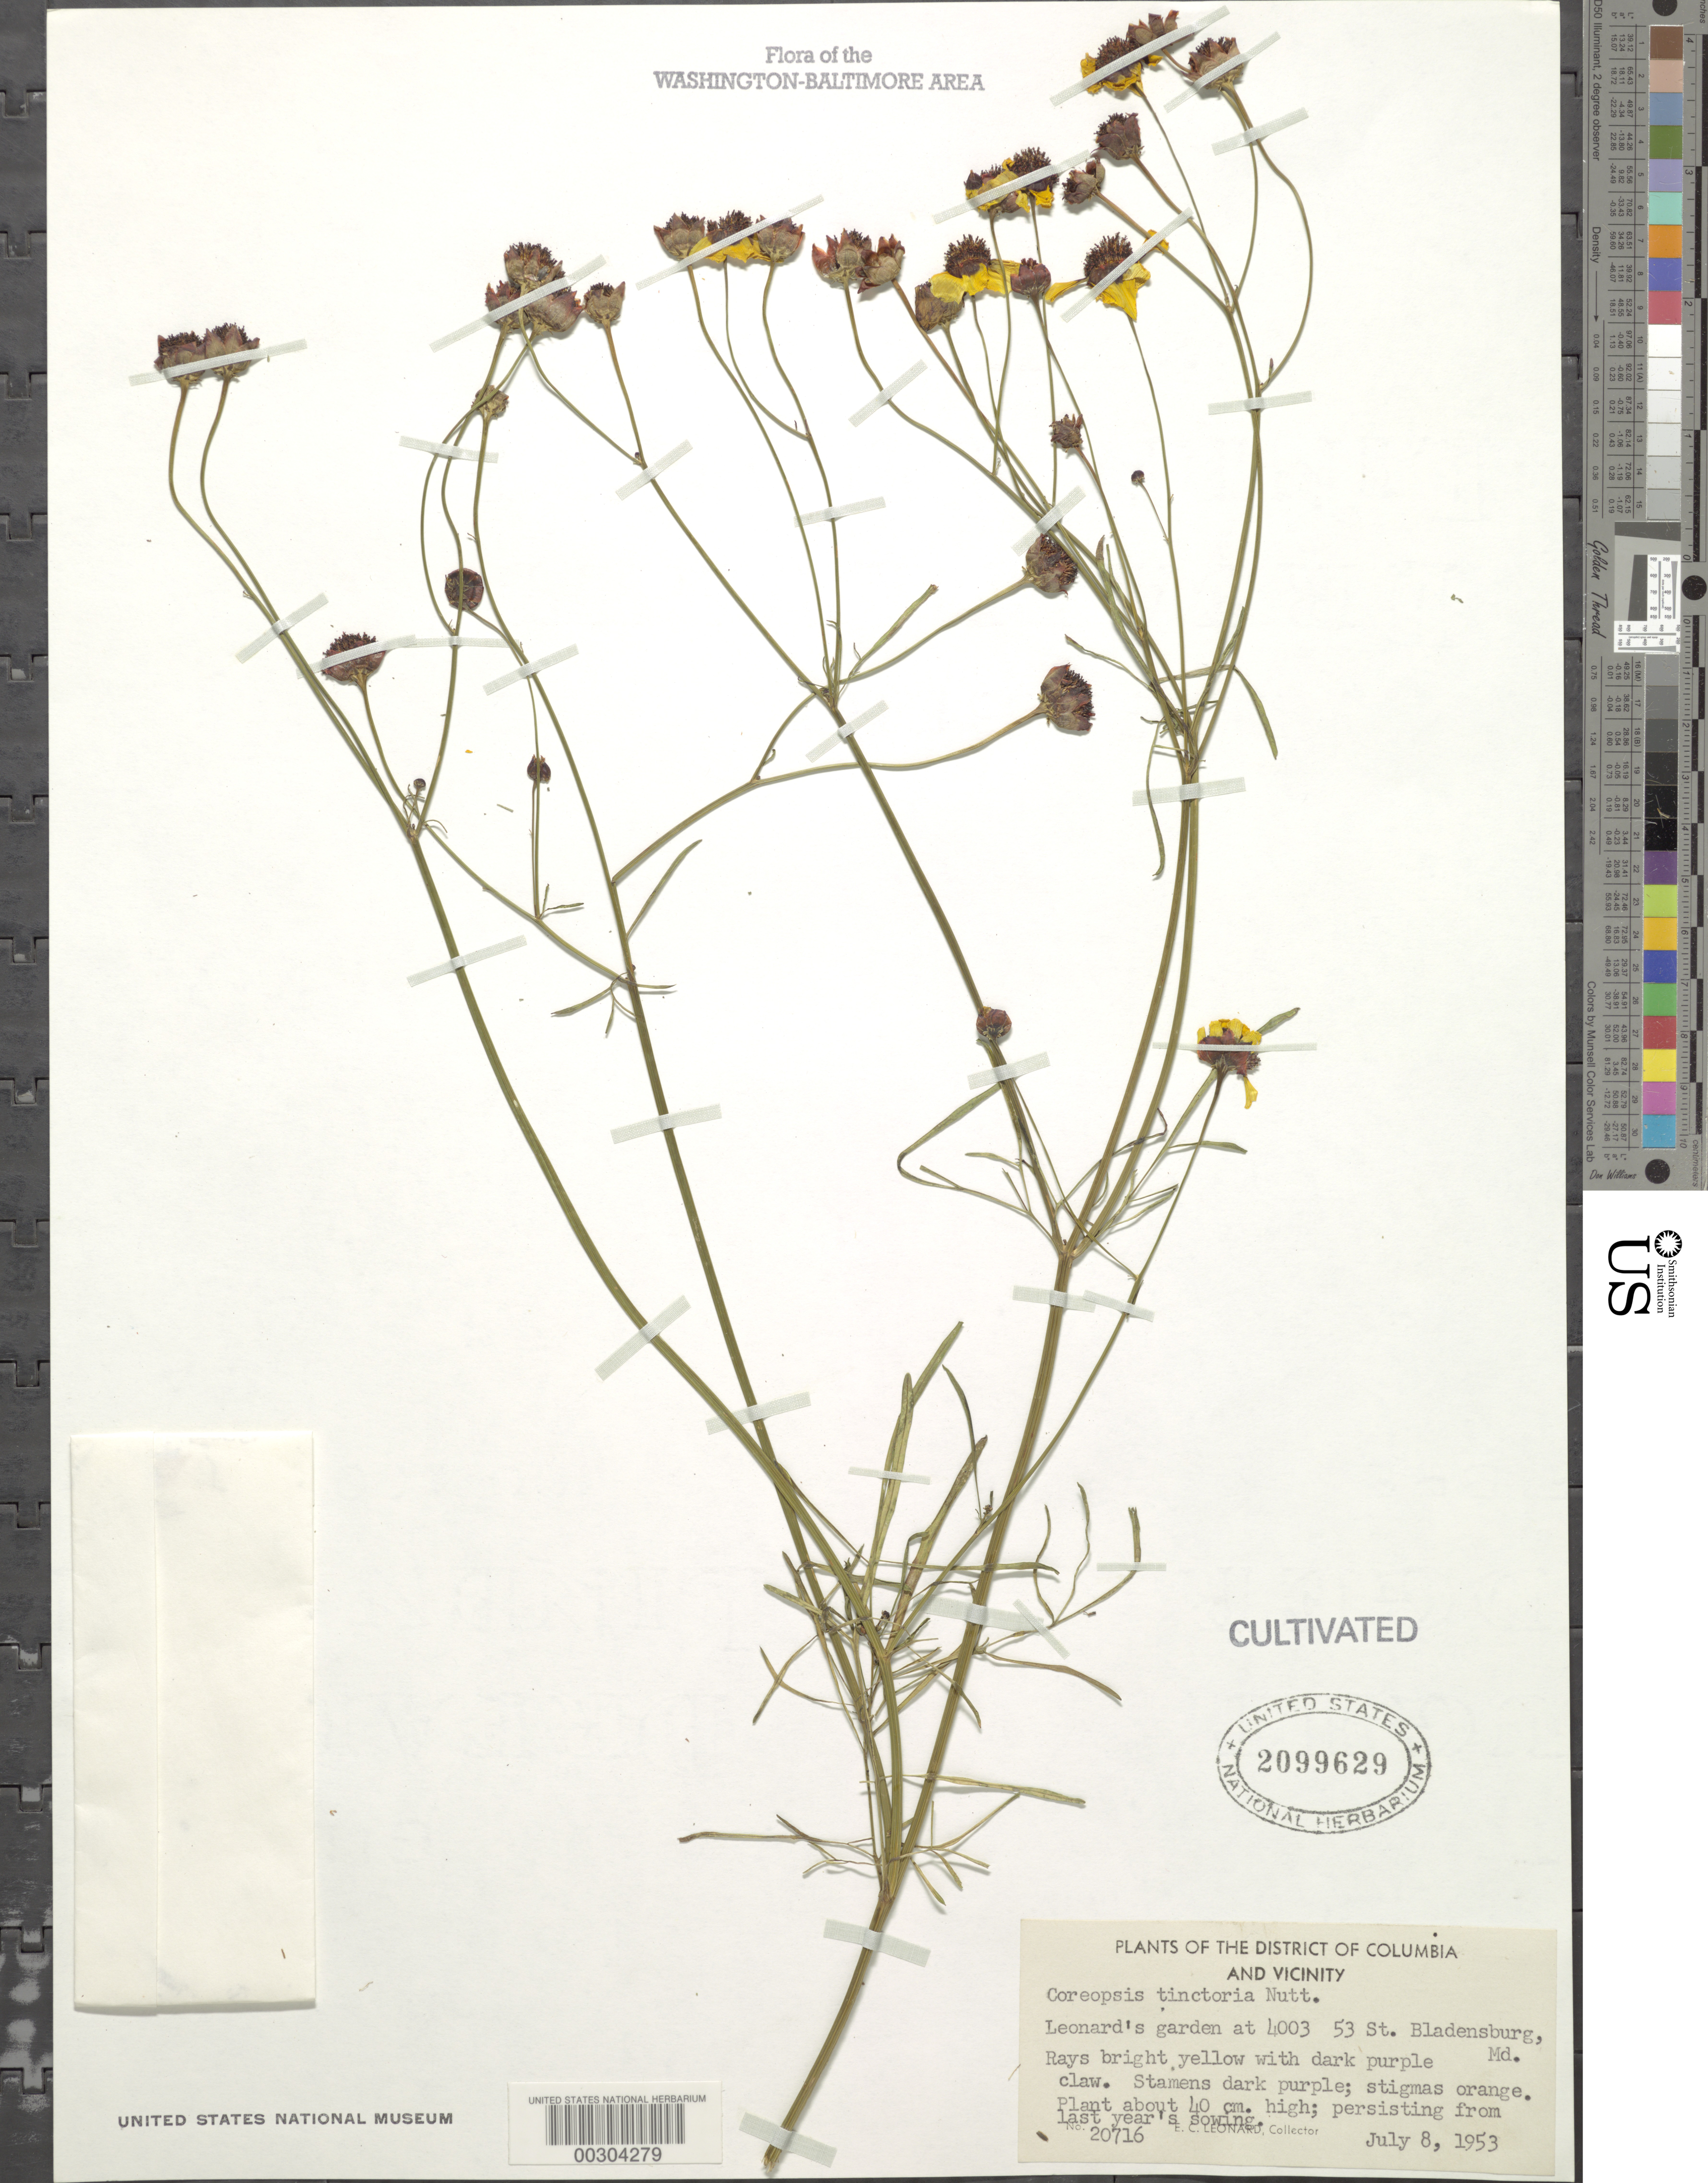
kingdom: Plantae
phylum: Tracheophyta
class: Magnoliopsida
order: Asterales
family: Asteraceae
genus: Coreopsis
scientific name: Coreopsis tinctoria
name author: Nutt.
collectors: E. C. Leonard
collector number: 20716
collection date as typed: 08 Jul 1953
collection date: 1953-07-08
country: United States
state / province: Maryland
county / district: Prince George's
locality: Bladensburg, 4003 53 St, Leonard's garden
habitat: Garden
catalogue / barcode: US 2099629